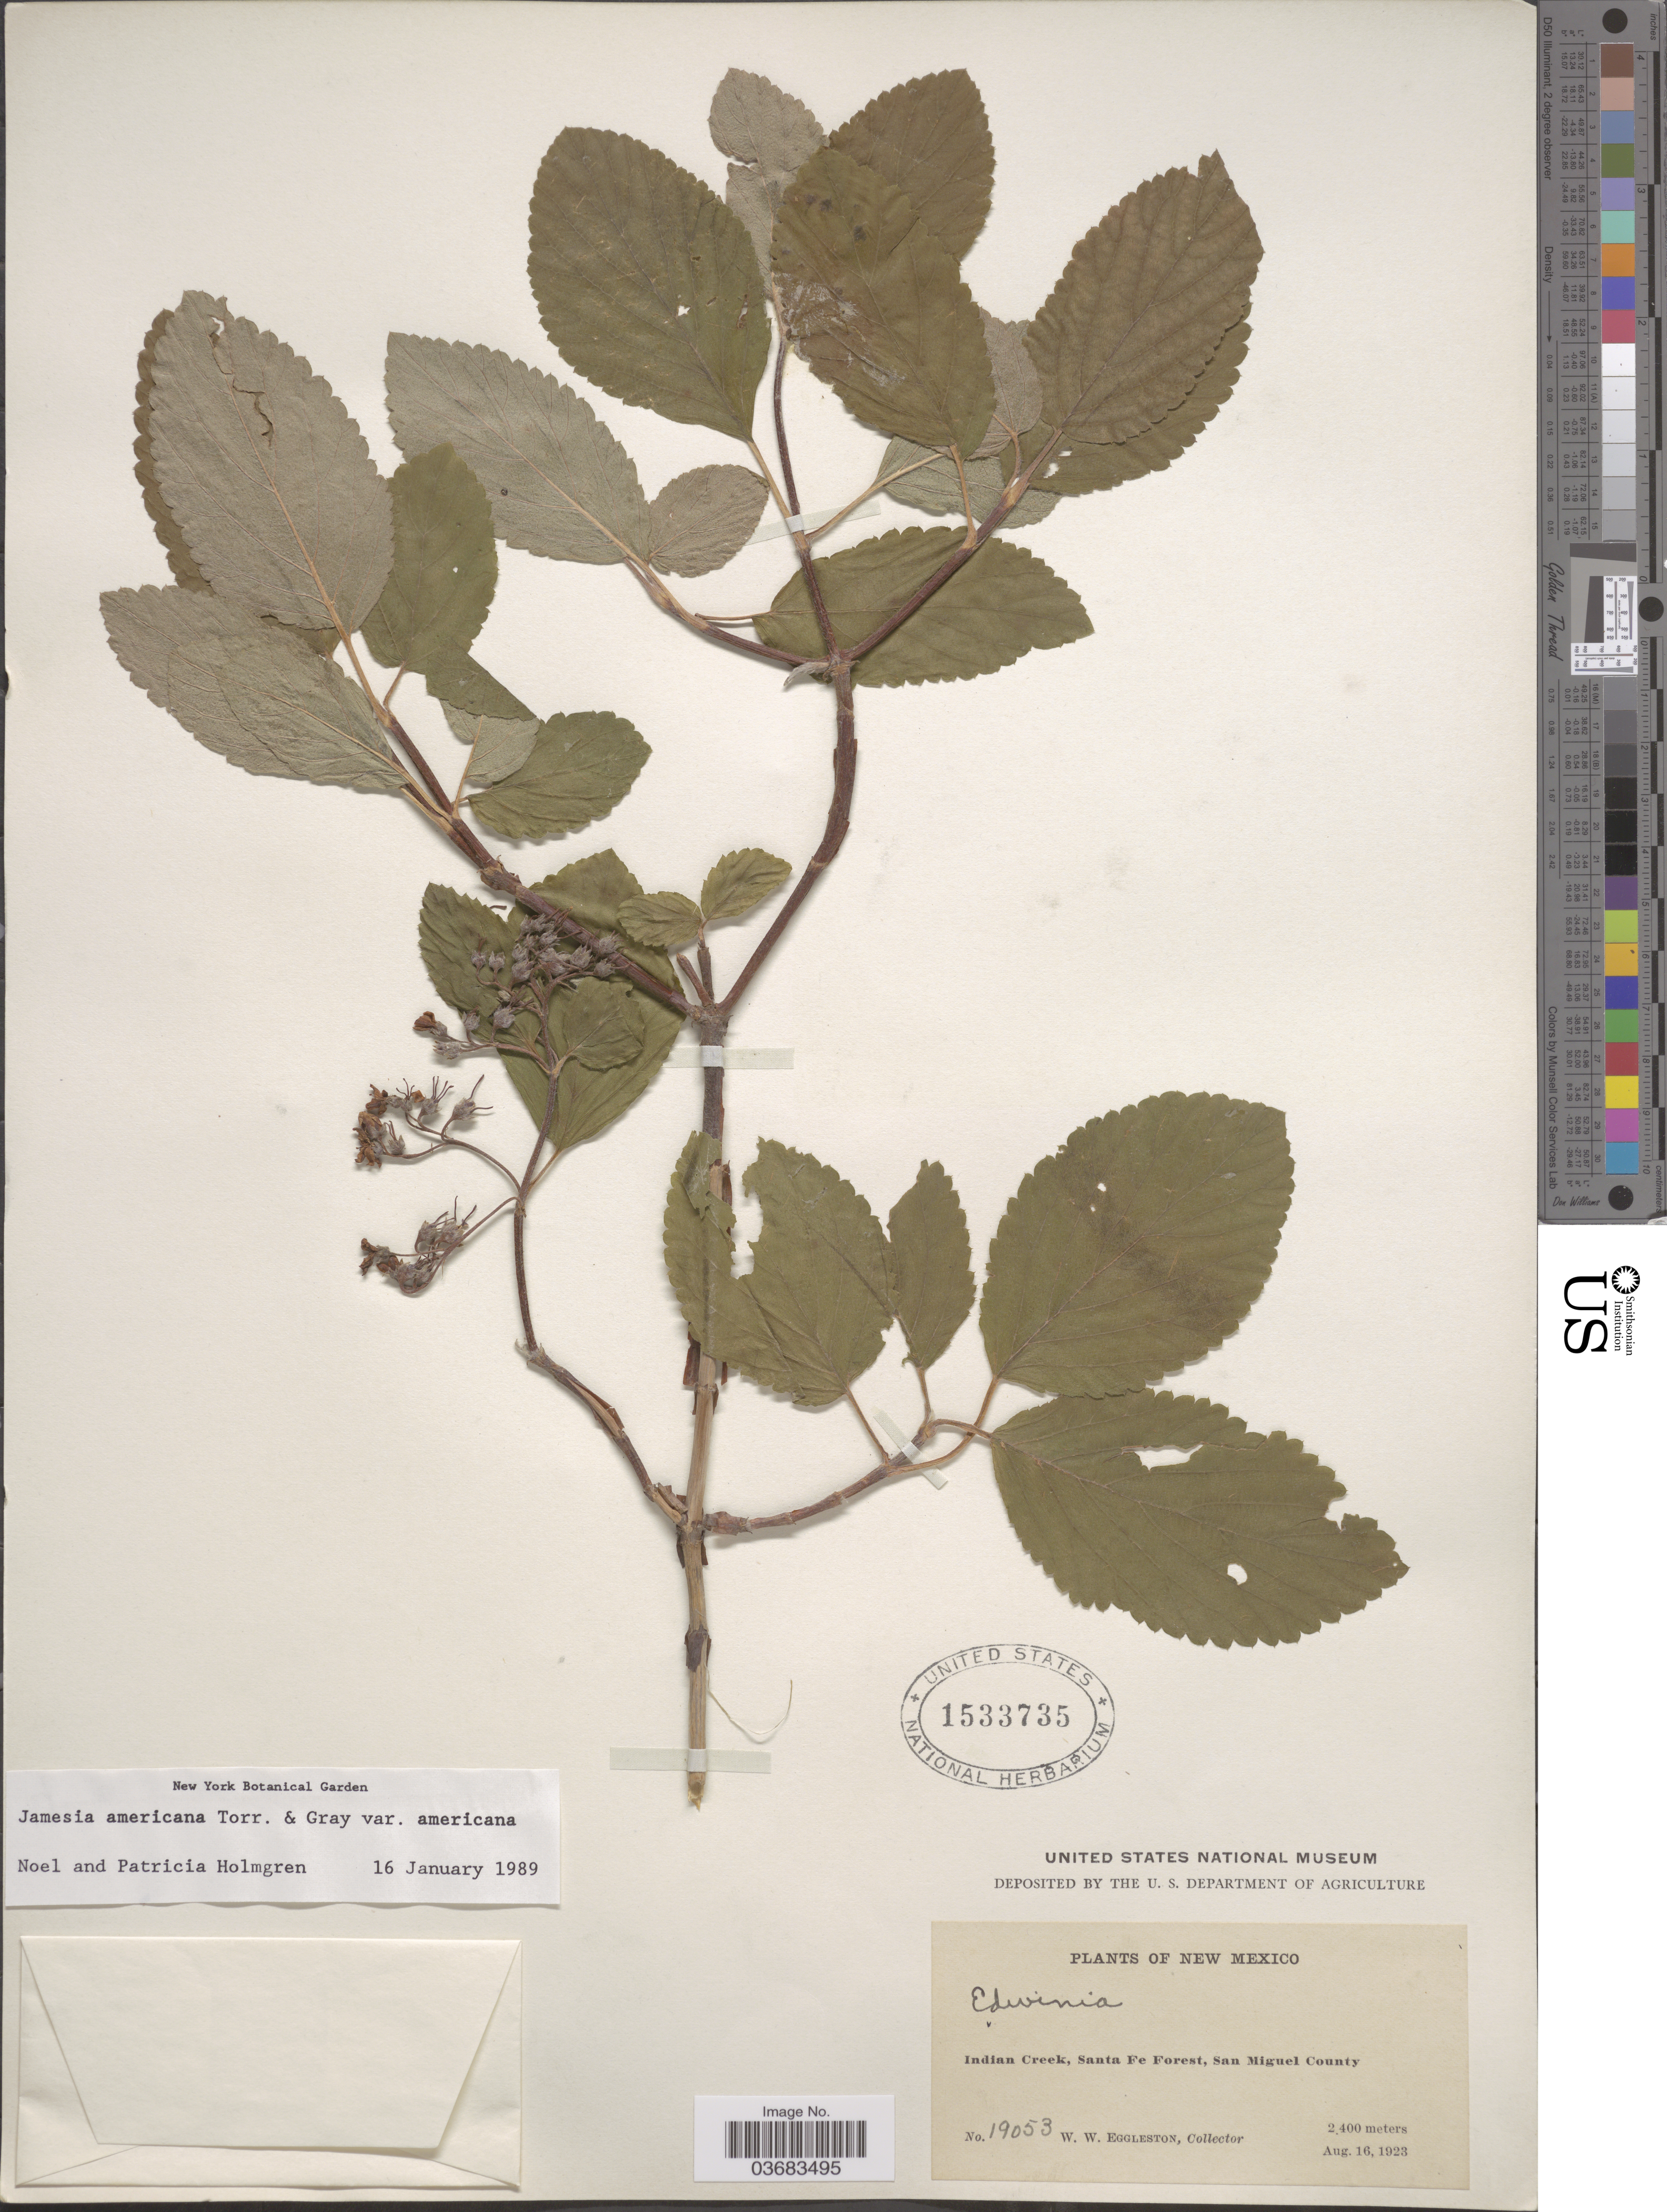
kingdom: Plantae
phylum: Tracheophyta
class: Magnoliopsida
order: Cornales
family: Hydrangeaceae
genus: Edwinia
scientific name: Edwinia americana var. americana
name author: (Torr. & A. Gray) A. Heller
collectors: W. W. Eggleston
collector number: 19053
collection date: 1923-08-16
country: United States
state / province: New Mexico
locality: Indian Creek, Santa Fe Forest, San Miguel County.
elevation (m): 2400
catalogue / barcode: US 1533735